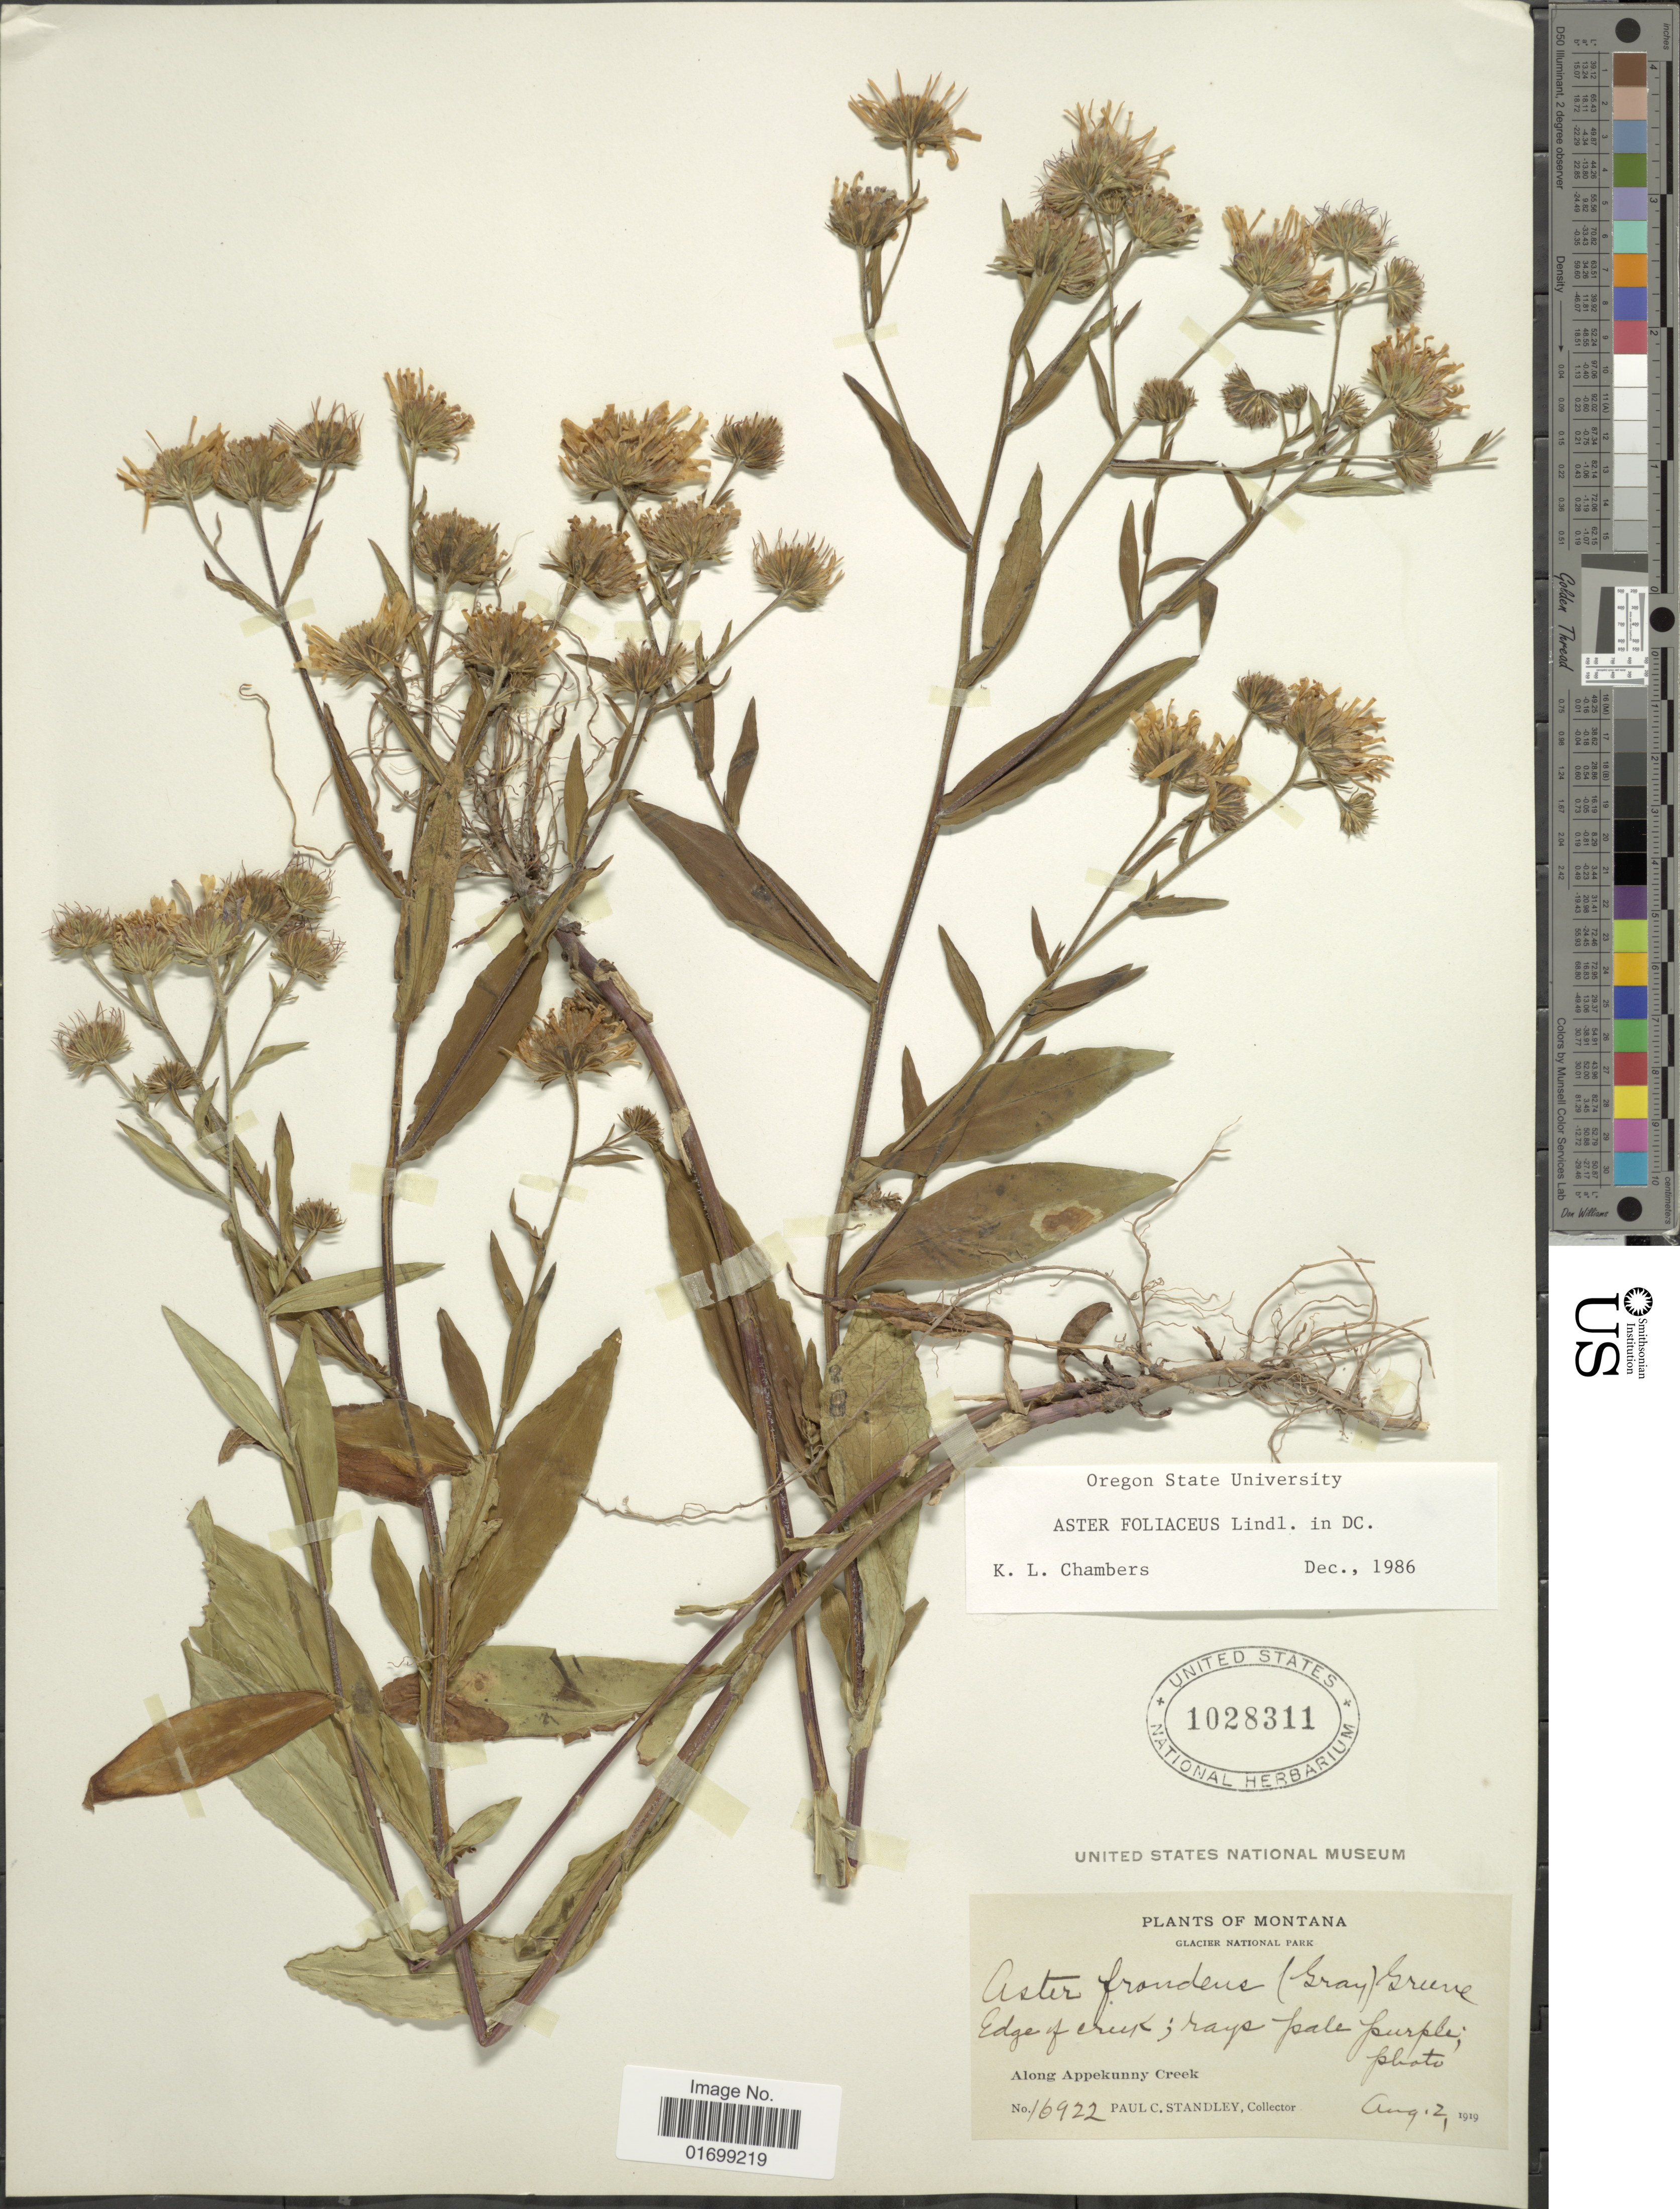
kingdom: Plantae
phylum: Tracheophyta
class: Magnoliopsida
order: Asterales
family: Asteraceae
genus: Symphyotrichum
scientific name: Symphyotrichum foliaceum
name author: (Lindl. ex DC.) G.L. Nesom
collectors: P. C. Standley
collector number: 16922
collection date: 1919-08-12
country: United States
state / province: Montana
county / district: Glacier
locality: Glacier National Park, edge of creek, along Appekunny Creek.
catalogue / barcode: US 1028311